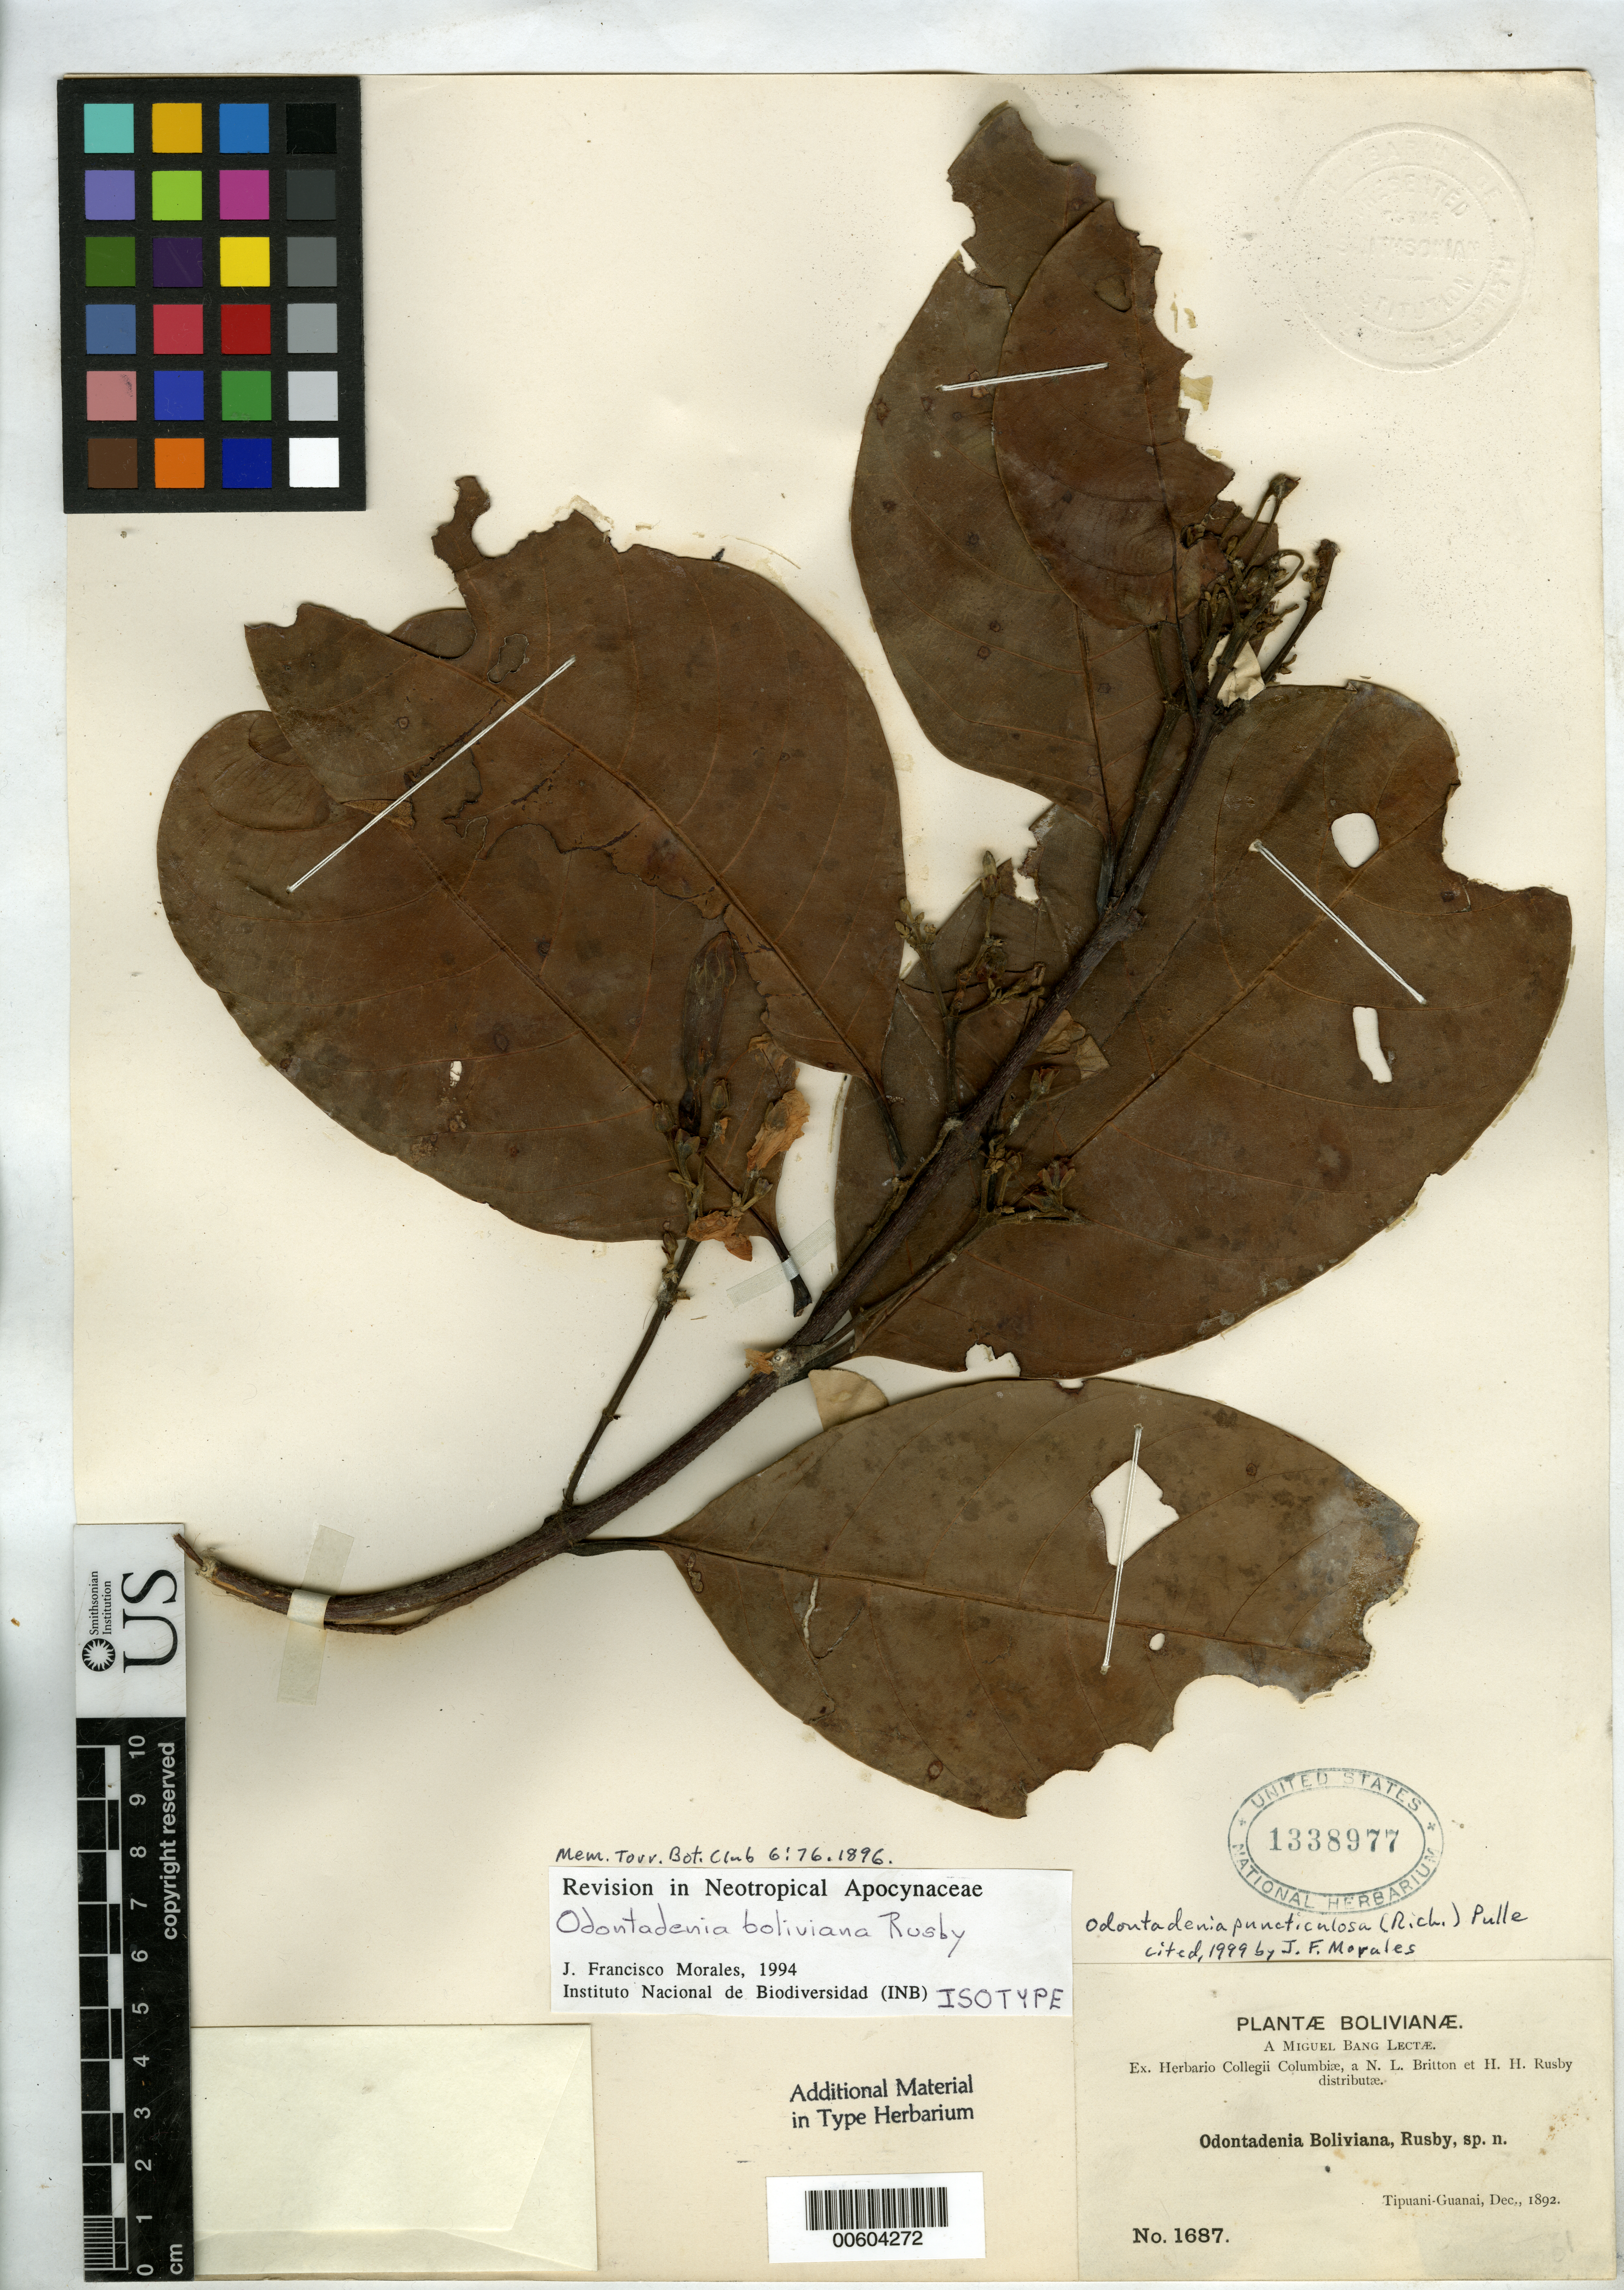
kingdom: Plantae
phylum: Tracheophyta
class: Magnoliopsida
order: Gentianales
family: Apocynaceae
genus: Odontadenia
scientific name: Odontadenia boliviana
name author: Rusby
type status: Isotype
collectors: M. Bang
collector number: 1687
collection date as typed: Dec 1892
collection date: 1892-12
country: Bolivia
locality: Between Tipuani and Guanai.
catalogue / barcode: US 1338977